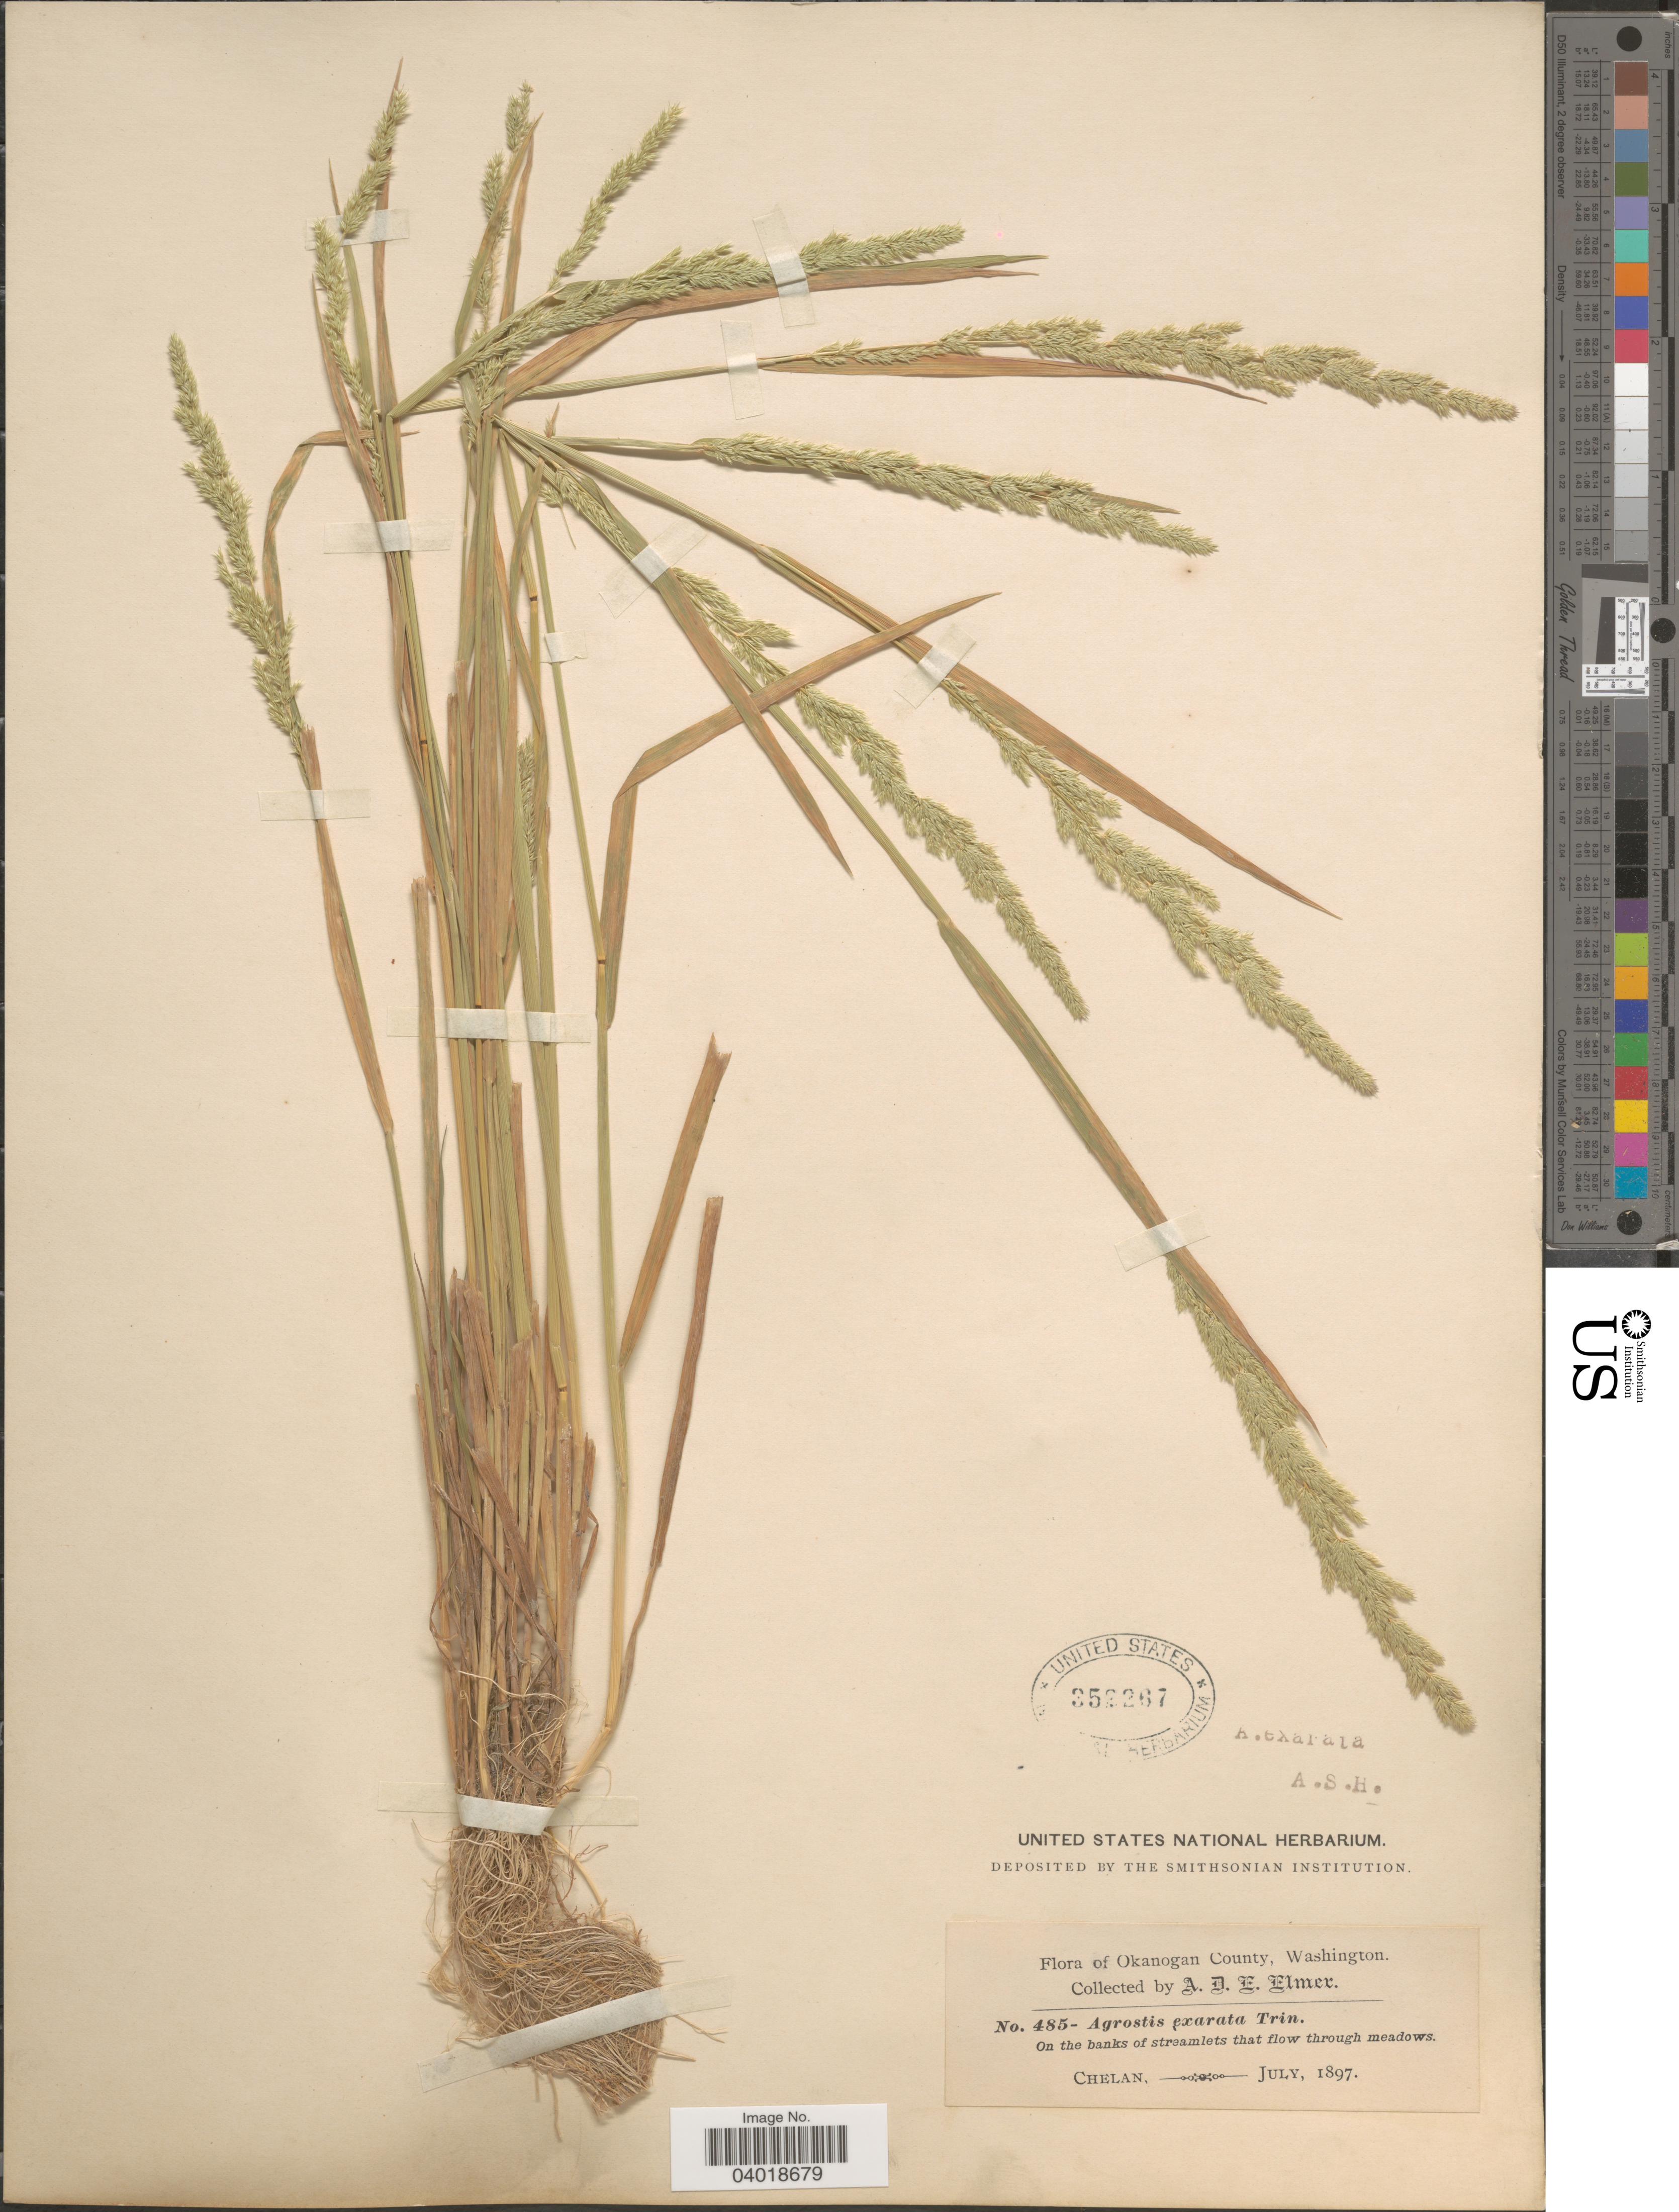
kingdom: Plantae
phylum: Tracheophyta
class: Liliopsida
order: Poales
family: Poaceae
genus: Agrostis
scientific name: Agrostis exarata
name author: Trin.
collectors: A. D. E. Elmer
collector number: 485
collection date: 1897-07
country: United States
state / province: Washington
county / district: Chelan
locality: On the banks of streamlets that flow through meadows. Chelan.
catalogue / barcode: US 352267